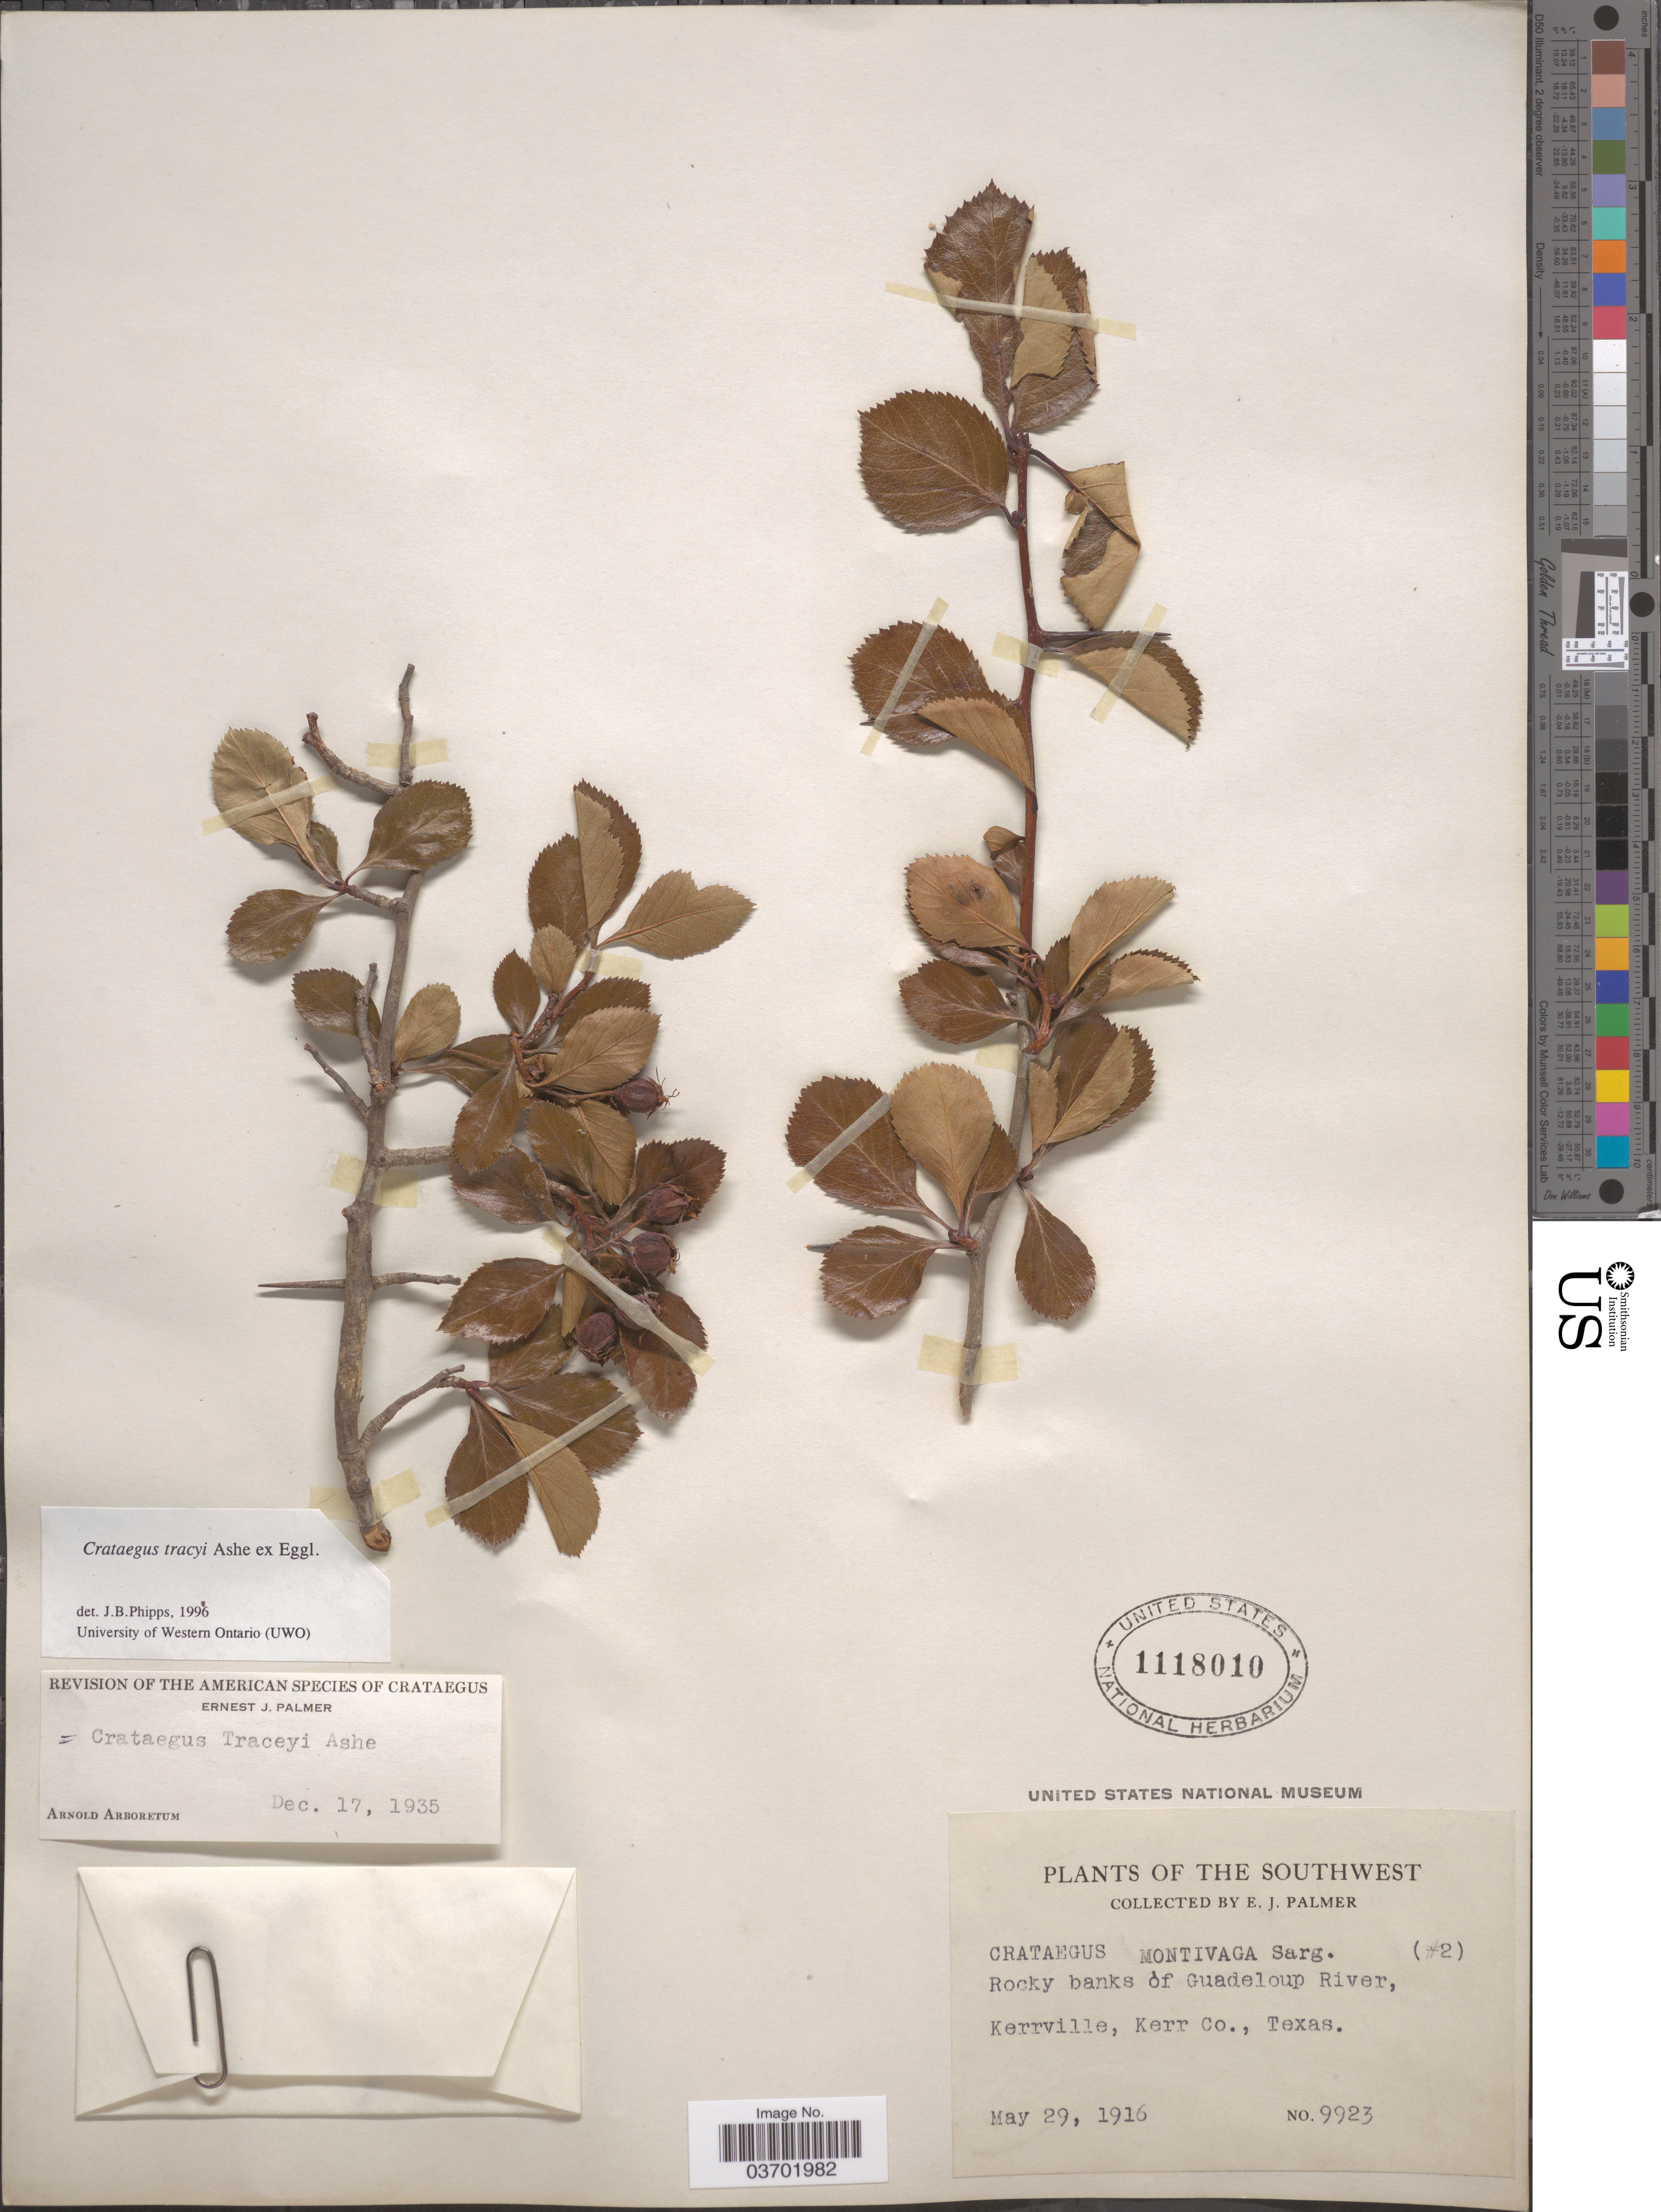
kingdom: Plantae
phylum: Tracheophyta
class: Magnoliopsida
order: Rosales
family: Rosaceae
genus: Crataegus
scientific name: Crataegus tracyi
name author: Ashe ex Eggl.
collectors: E. J. Palmer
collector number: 9923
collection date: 1916-05-29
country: United States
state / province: Texas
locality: Southwest. Rocky banks of Guadeloup River, Kerrville, Kerr Co.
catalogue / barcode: US 1118010